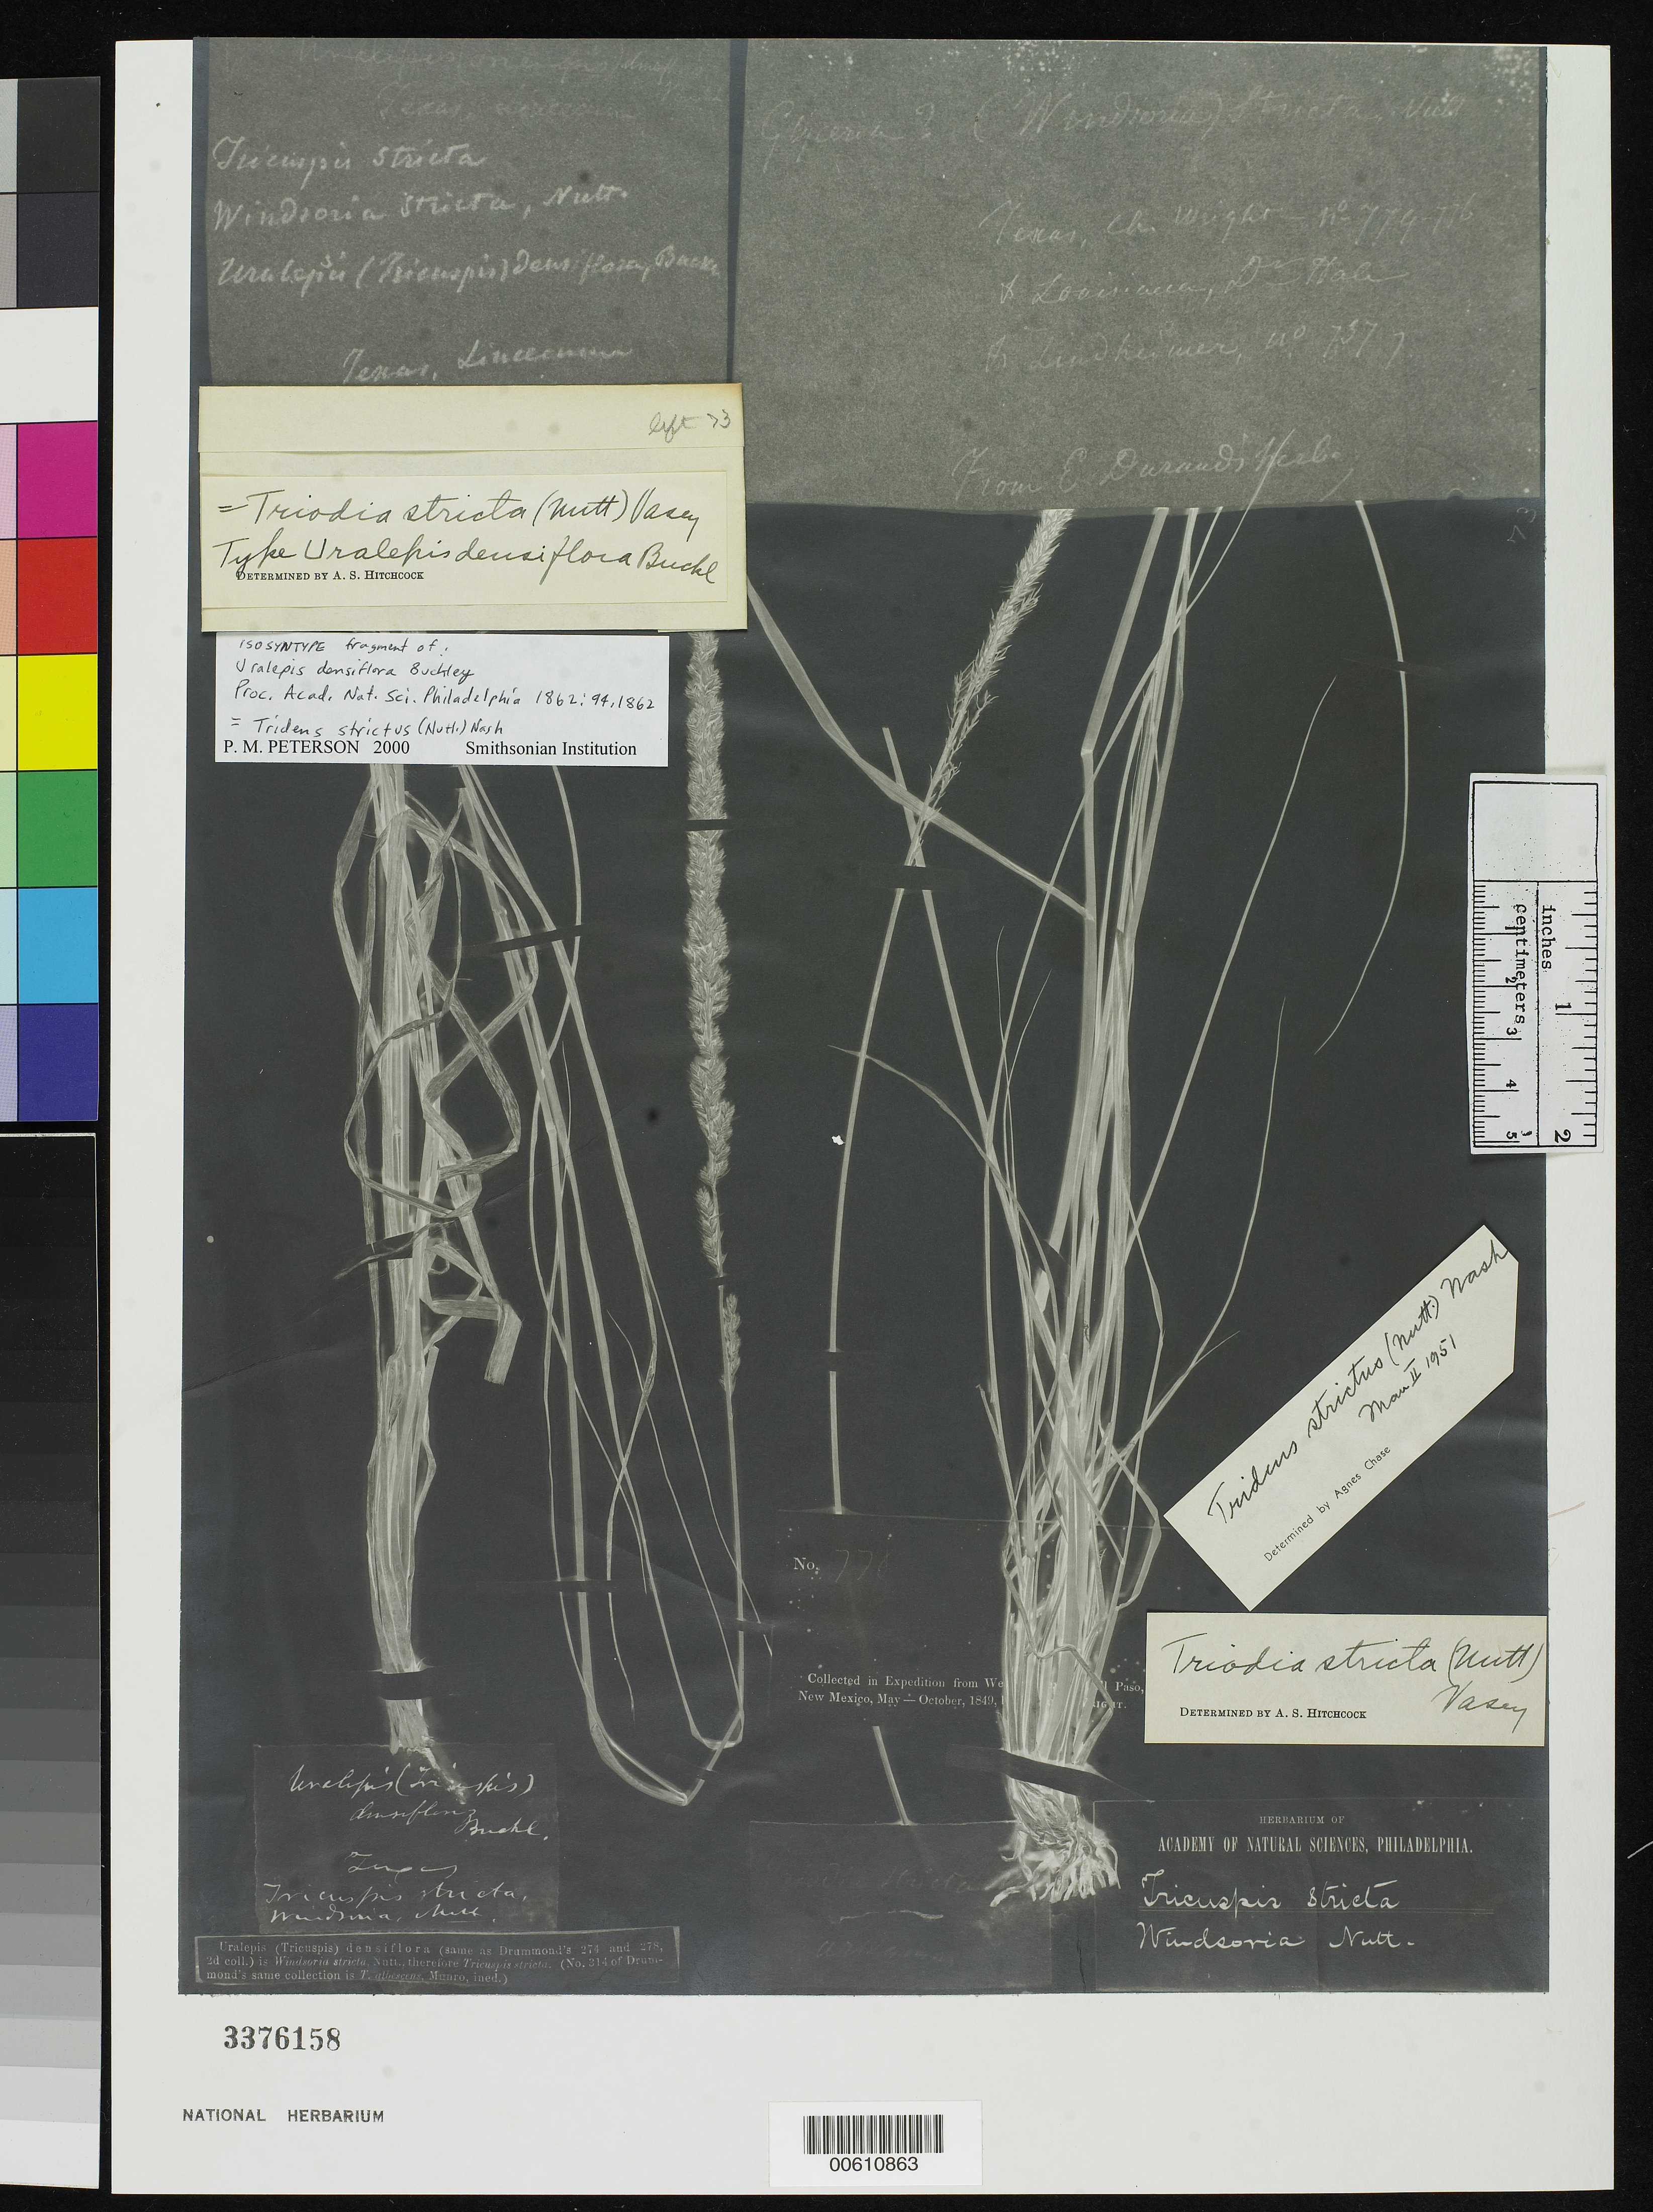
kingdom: Plantae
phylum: Tracheophyta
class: Liliopsida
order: Poales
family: Poaceae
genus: Uralepis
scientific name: Uralepis densiflora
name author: Buckley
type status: Type Collection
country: United States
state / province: Texas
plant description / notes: Photostat and fragmentary material of type specimen ex herb. Acad. Nat. Sci. Philadelphia (PH)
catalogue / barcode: US 3376158